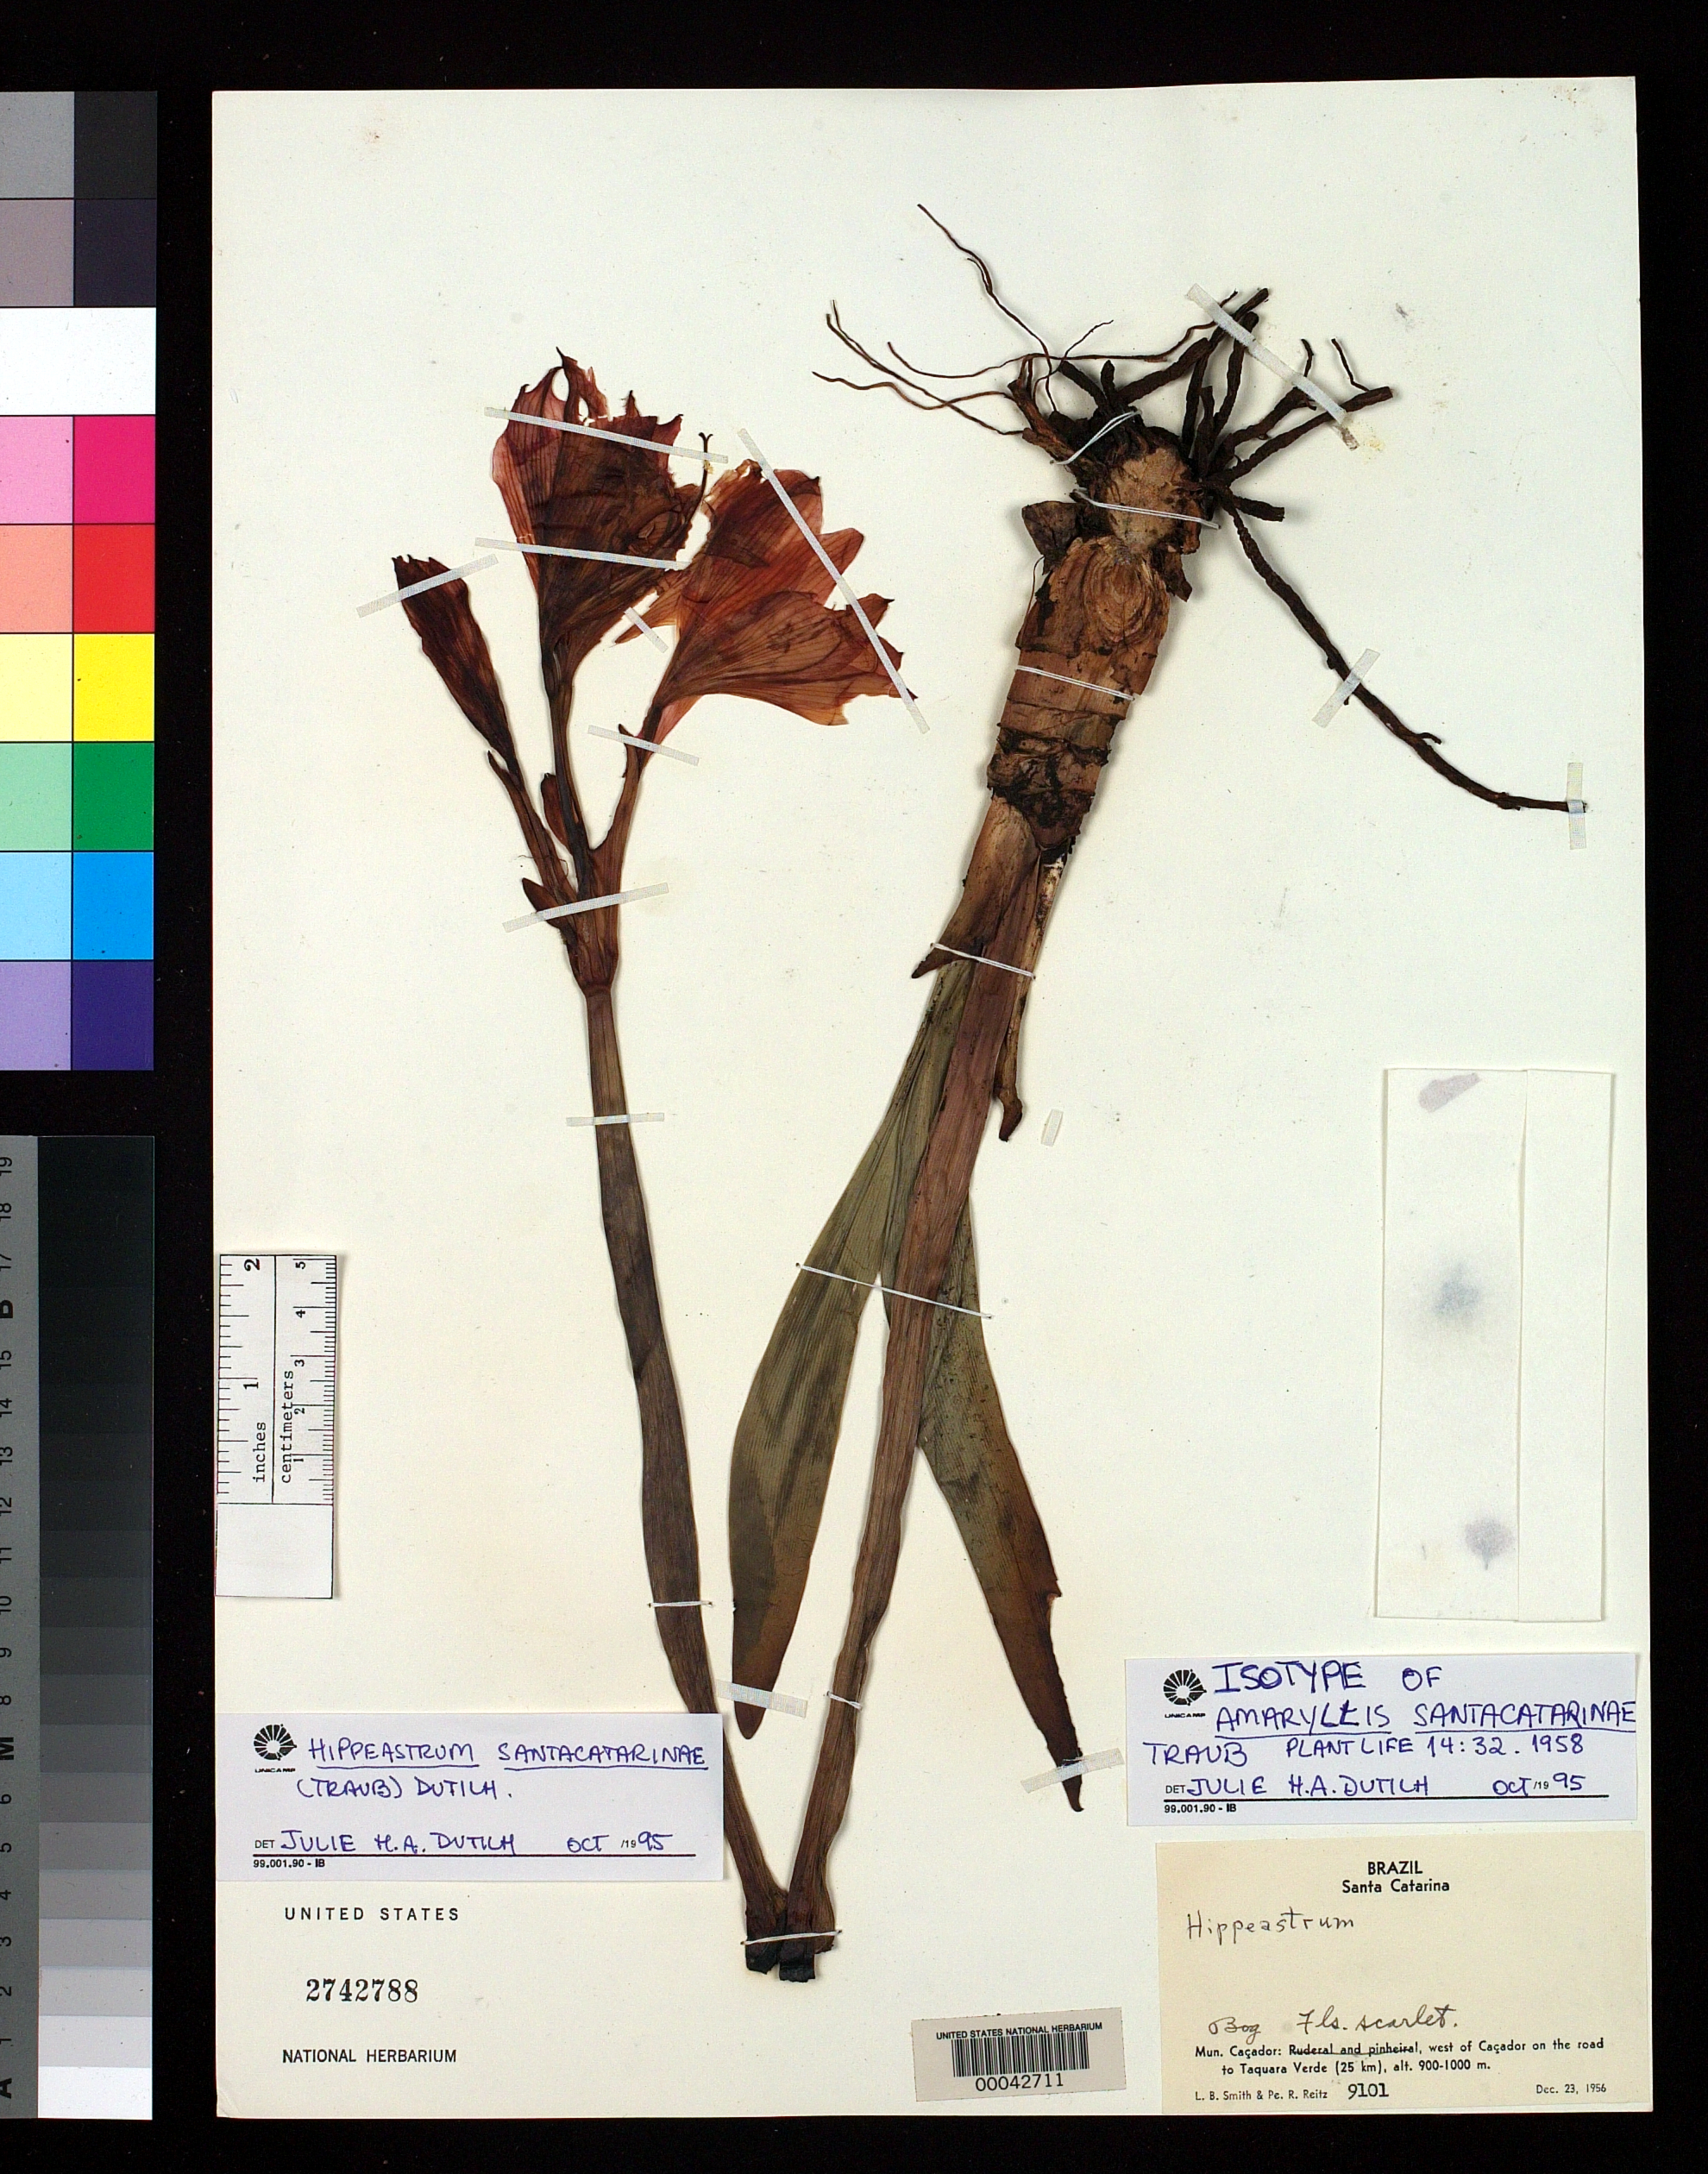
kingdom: Plantae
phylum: Tracheophyta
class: Liliopsida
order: Asparagales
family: Amaryllidaceae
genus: Amaryllis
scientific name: Amaryllis santacatarinae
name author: Traub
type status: Isotype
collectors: L. Smith & R. Reitz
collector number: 9101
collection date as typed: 23 Dec 1956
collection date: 1956-12-23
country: Brazil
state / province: Santa Catarina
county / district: Caçador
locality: W of Cacador on road to Taquara verde, 25 km.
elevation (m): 900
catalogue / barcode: US 2742788